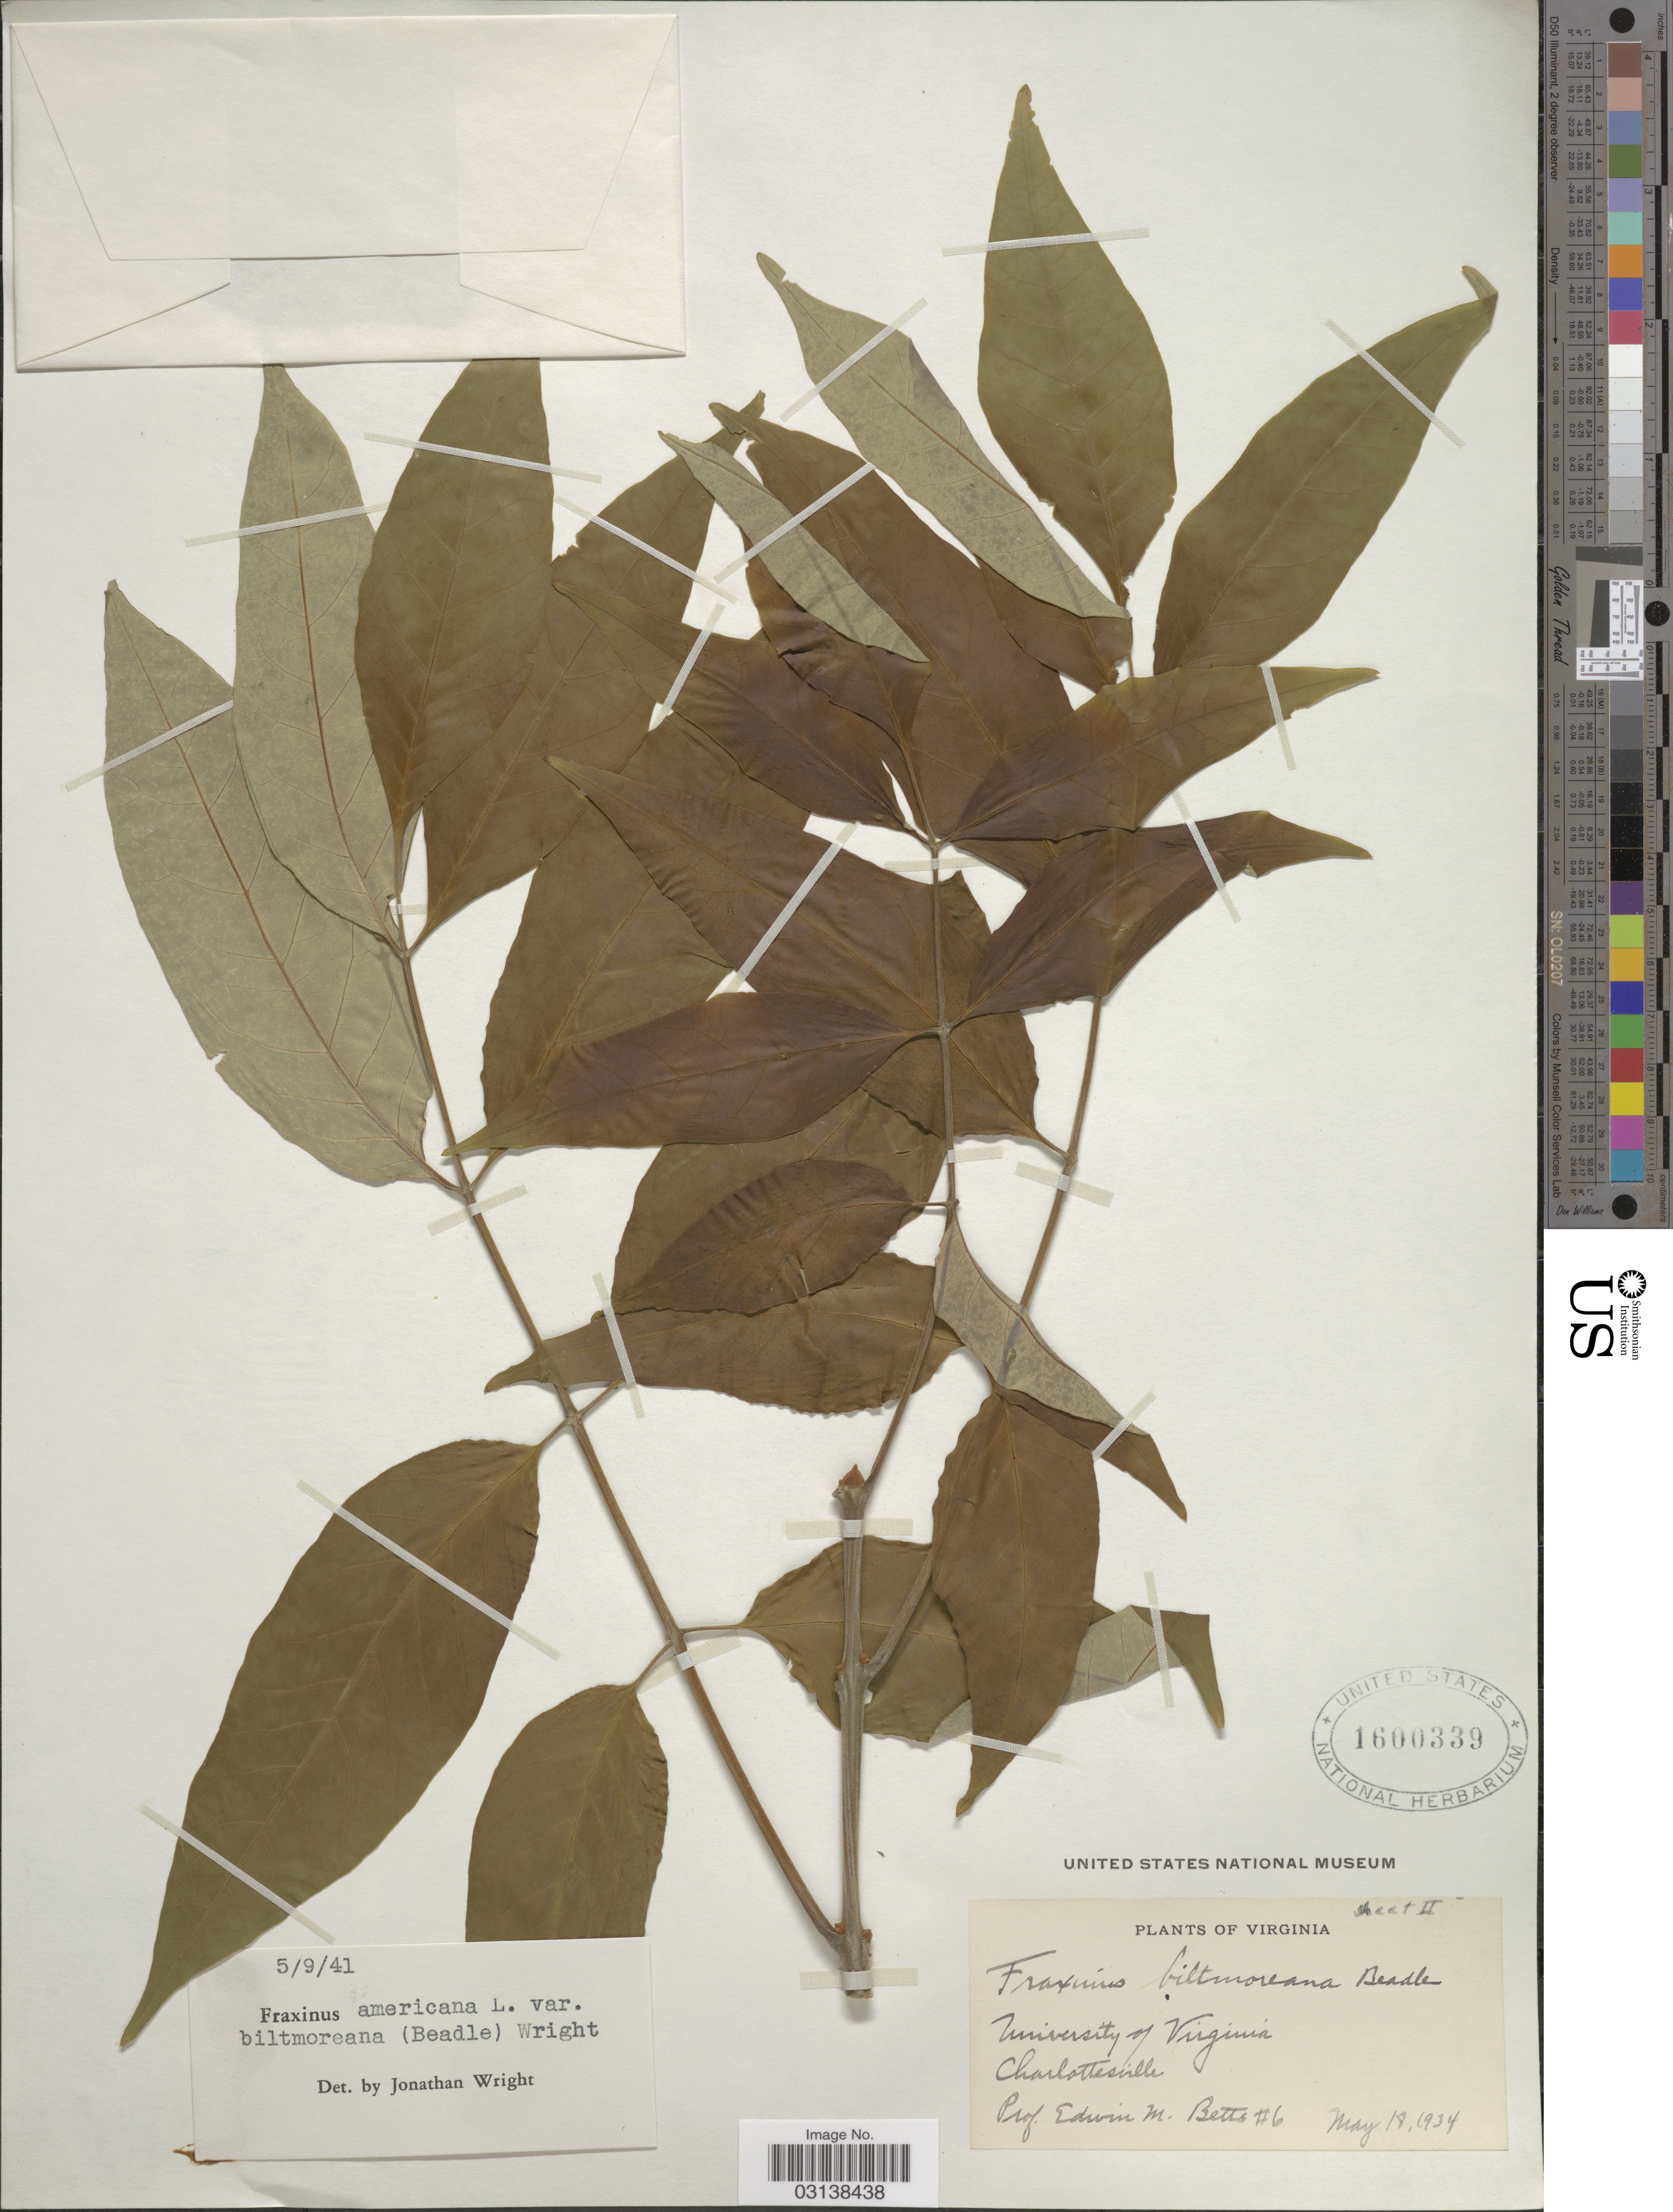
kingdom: Plantae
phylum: Tracheophyta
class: Magnoliopsida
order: Lamiales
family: Oleaceae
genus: Fraxinus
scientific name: Fraxinus americana var. biltmoreana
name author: (Beadle) J.W. Wright ex Fernald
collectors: E. Betts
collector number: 6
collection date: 1934-05-18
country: United States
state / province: Virginia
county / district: City of Charlottesville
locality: University of Virginia, Charlottesville.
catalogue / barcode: US 1600339